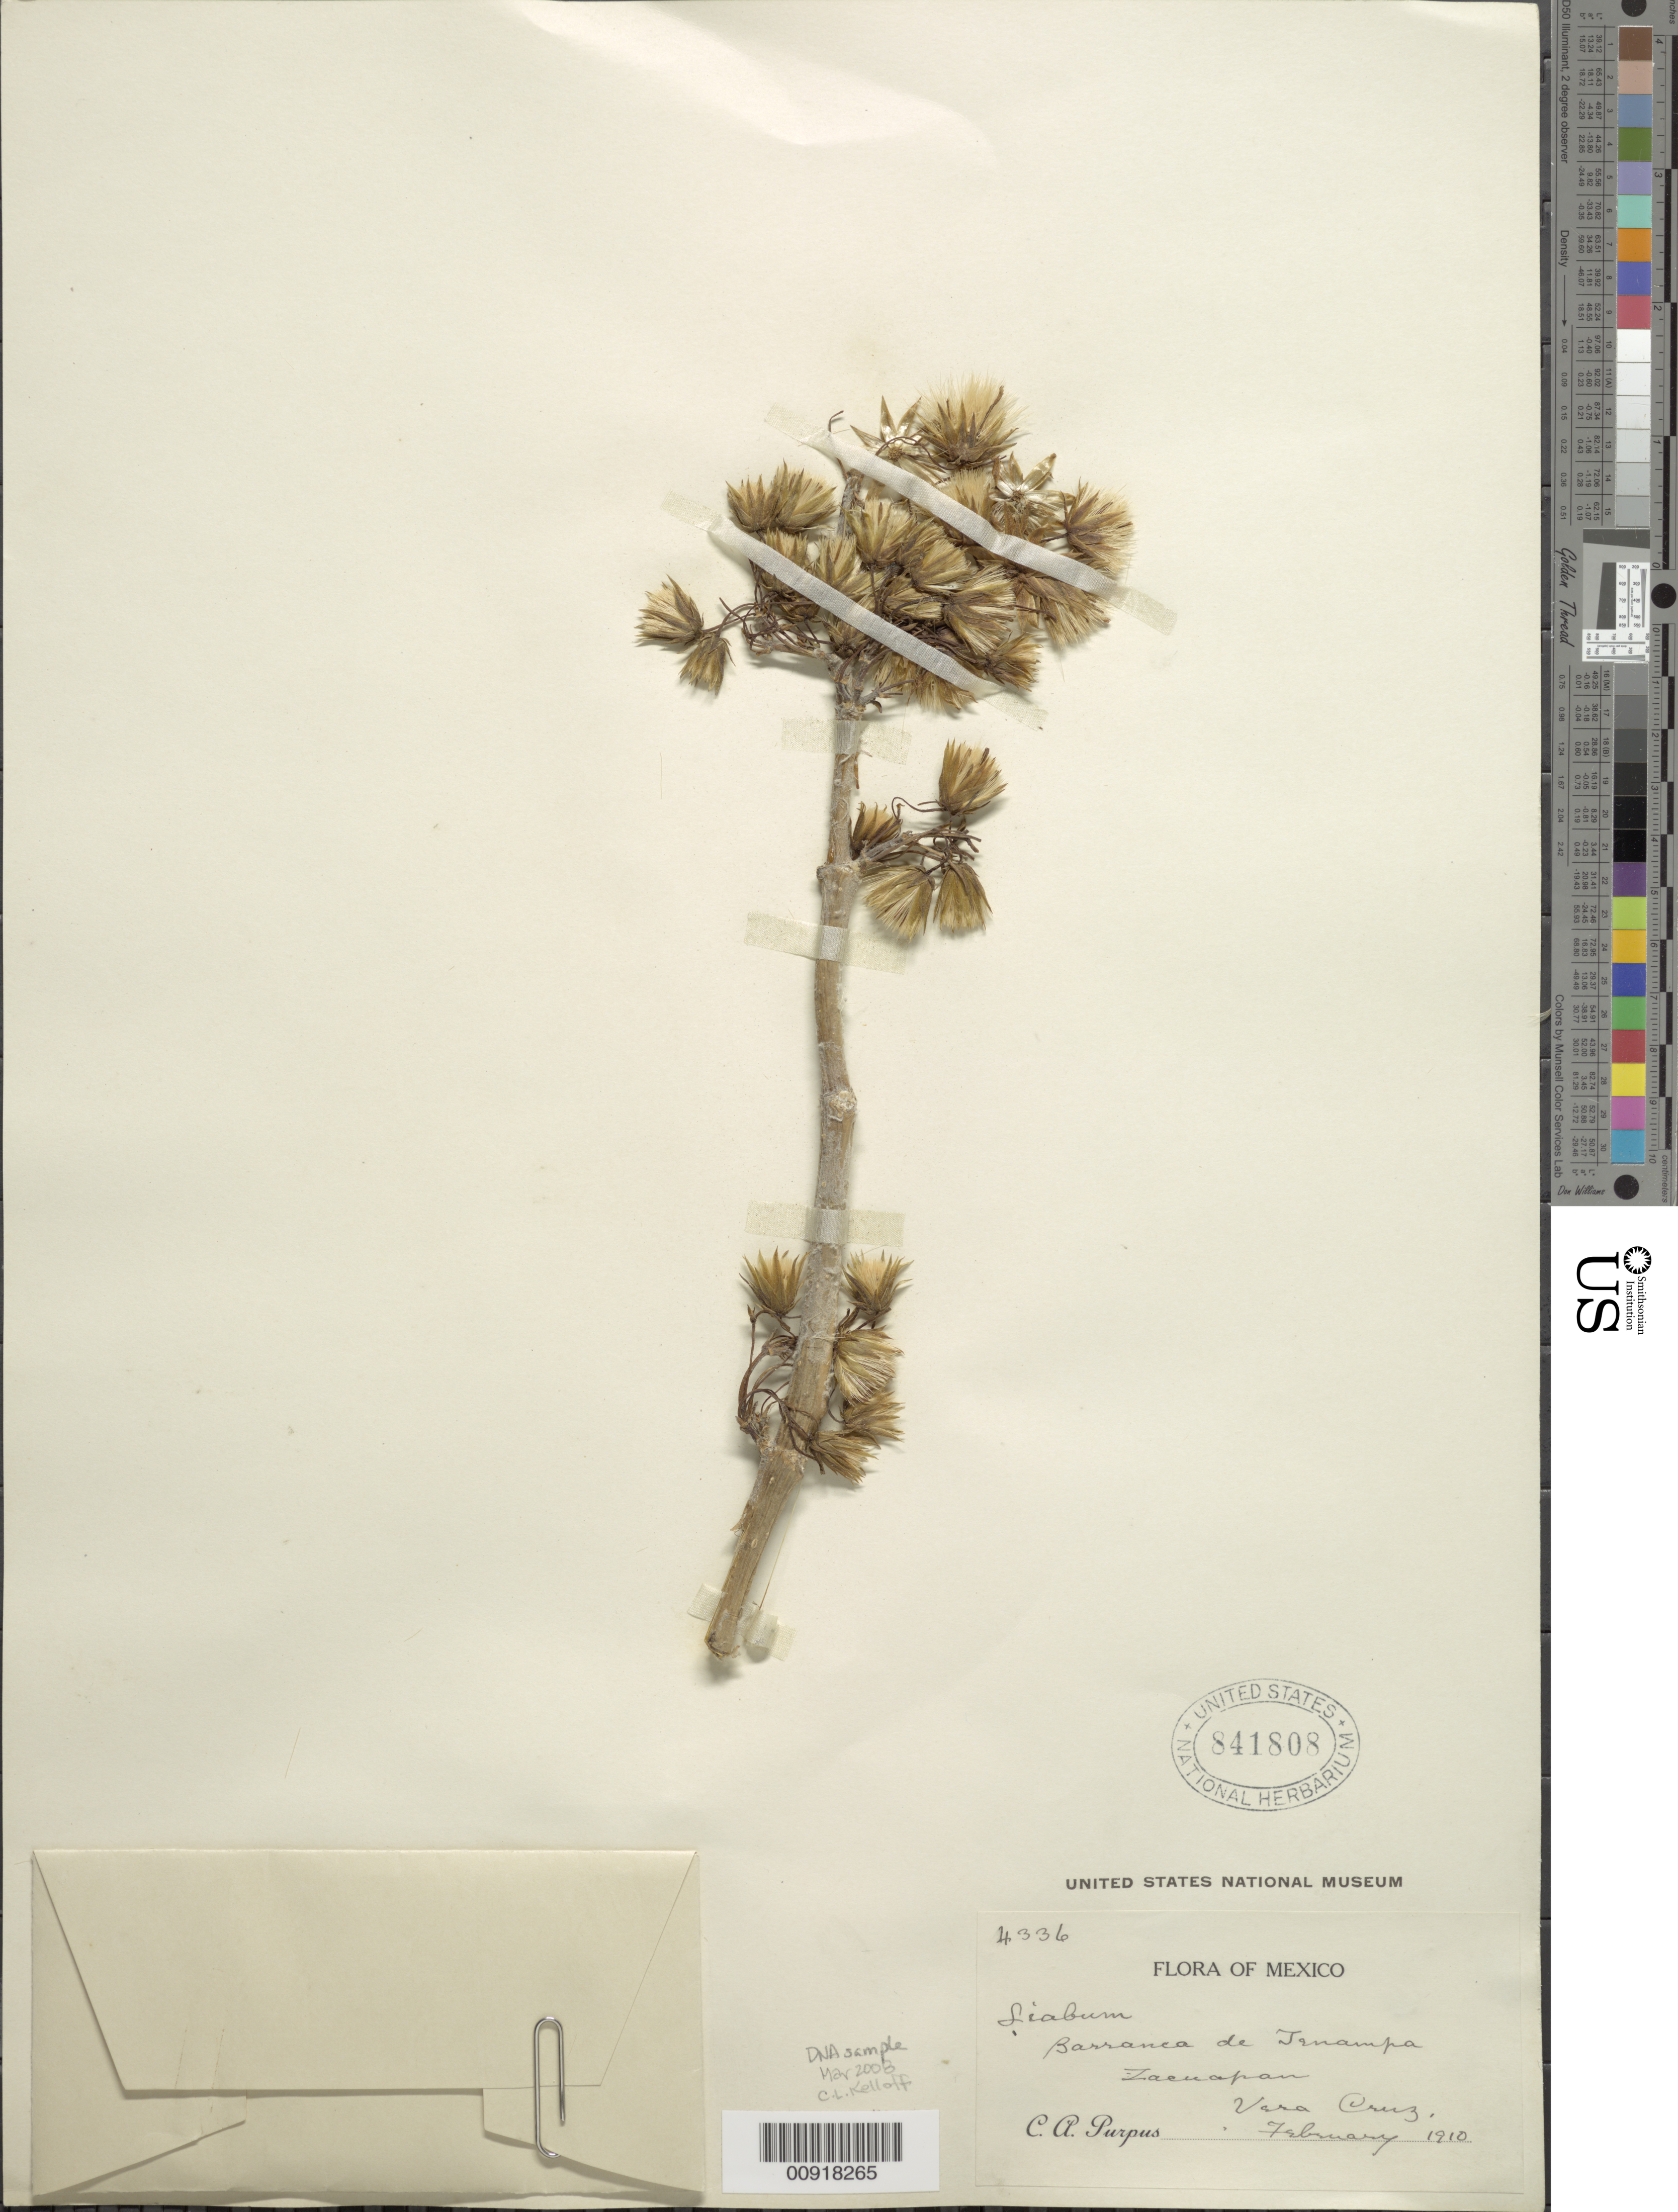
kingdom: Plantae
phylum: Tracheophyta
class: Magnoliopsida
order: Asterales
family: Asteraceae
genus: Sinclairia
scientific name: Sinclairia klattii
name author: (B.L. Rob. & Greenm.) H. Rob. & Brettell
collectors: C. A. Purpus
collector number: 4336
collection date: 1910-02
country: Mexico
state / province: Veracruz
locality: Barranca de Tenampa, Zacualpan, Vera Cruz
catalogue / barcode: US 841808